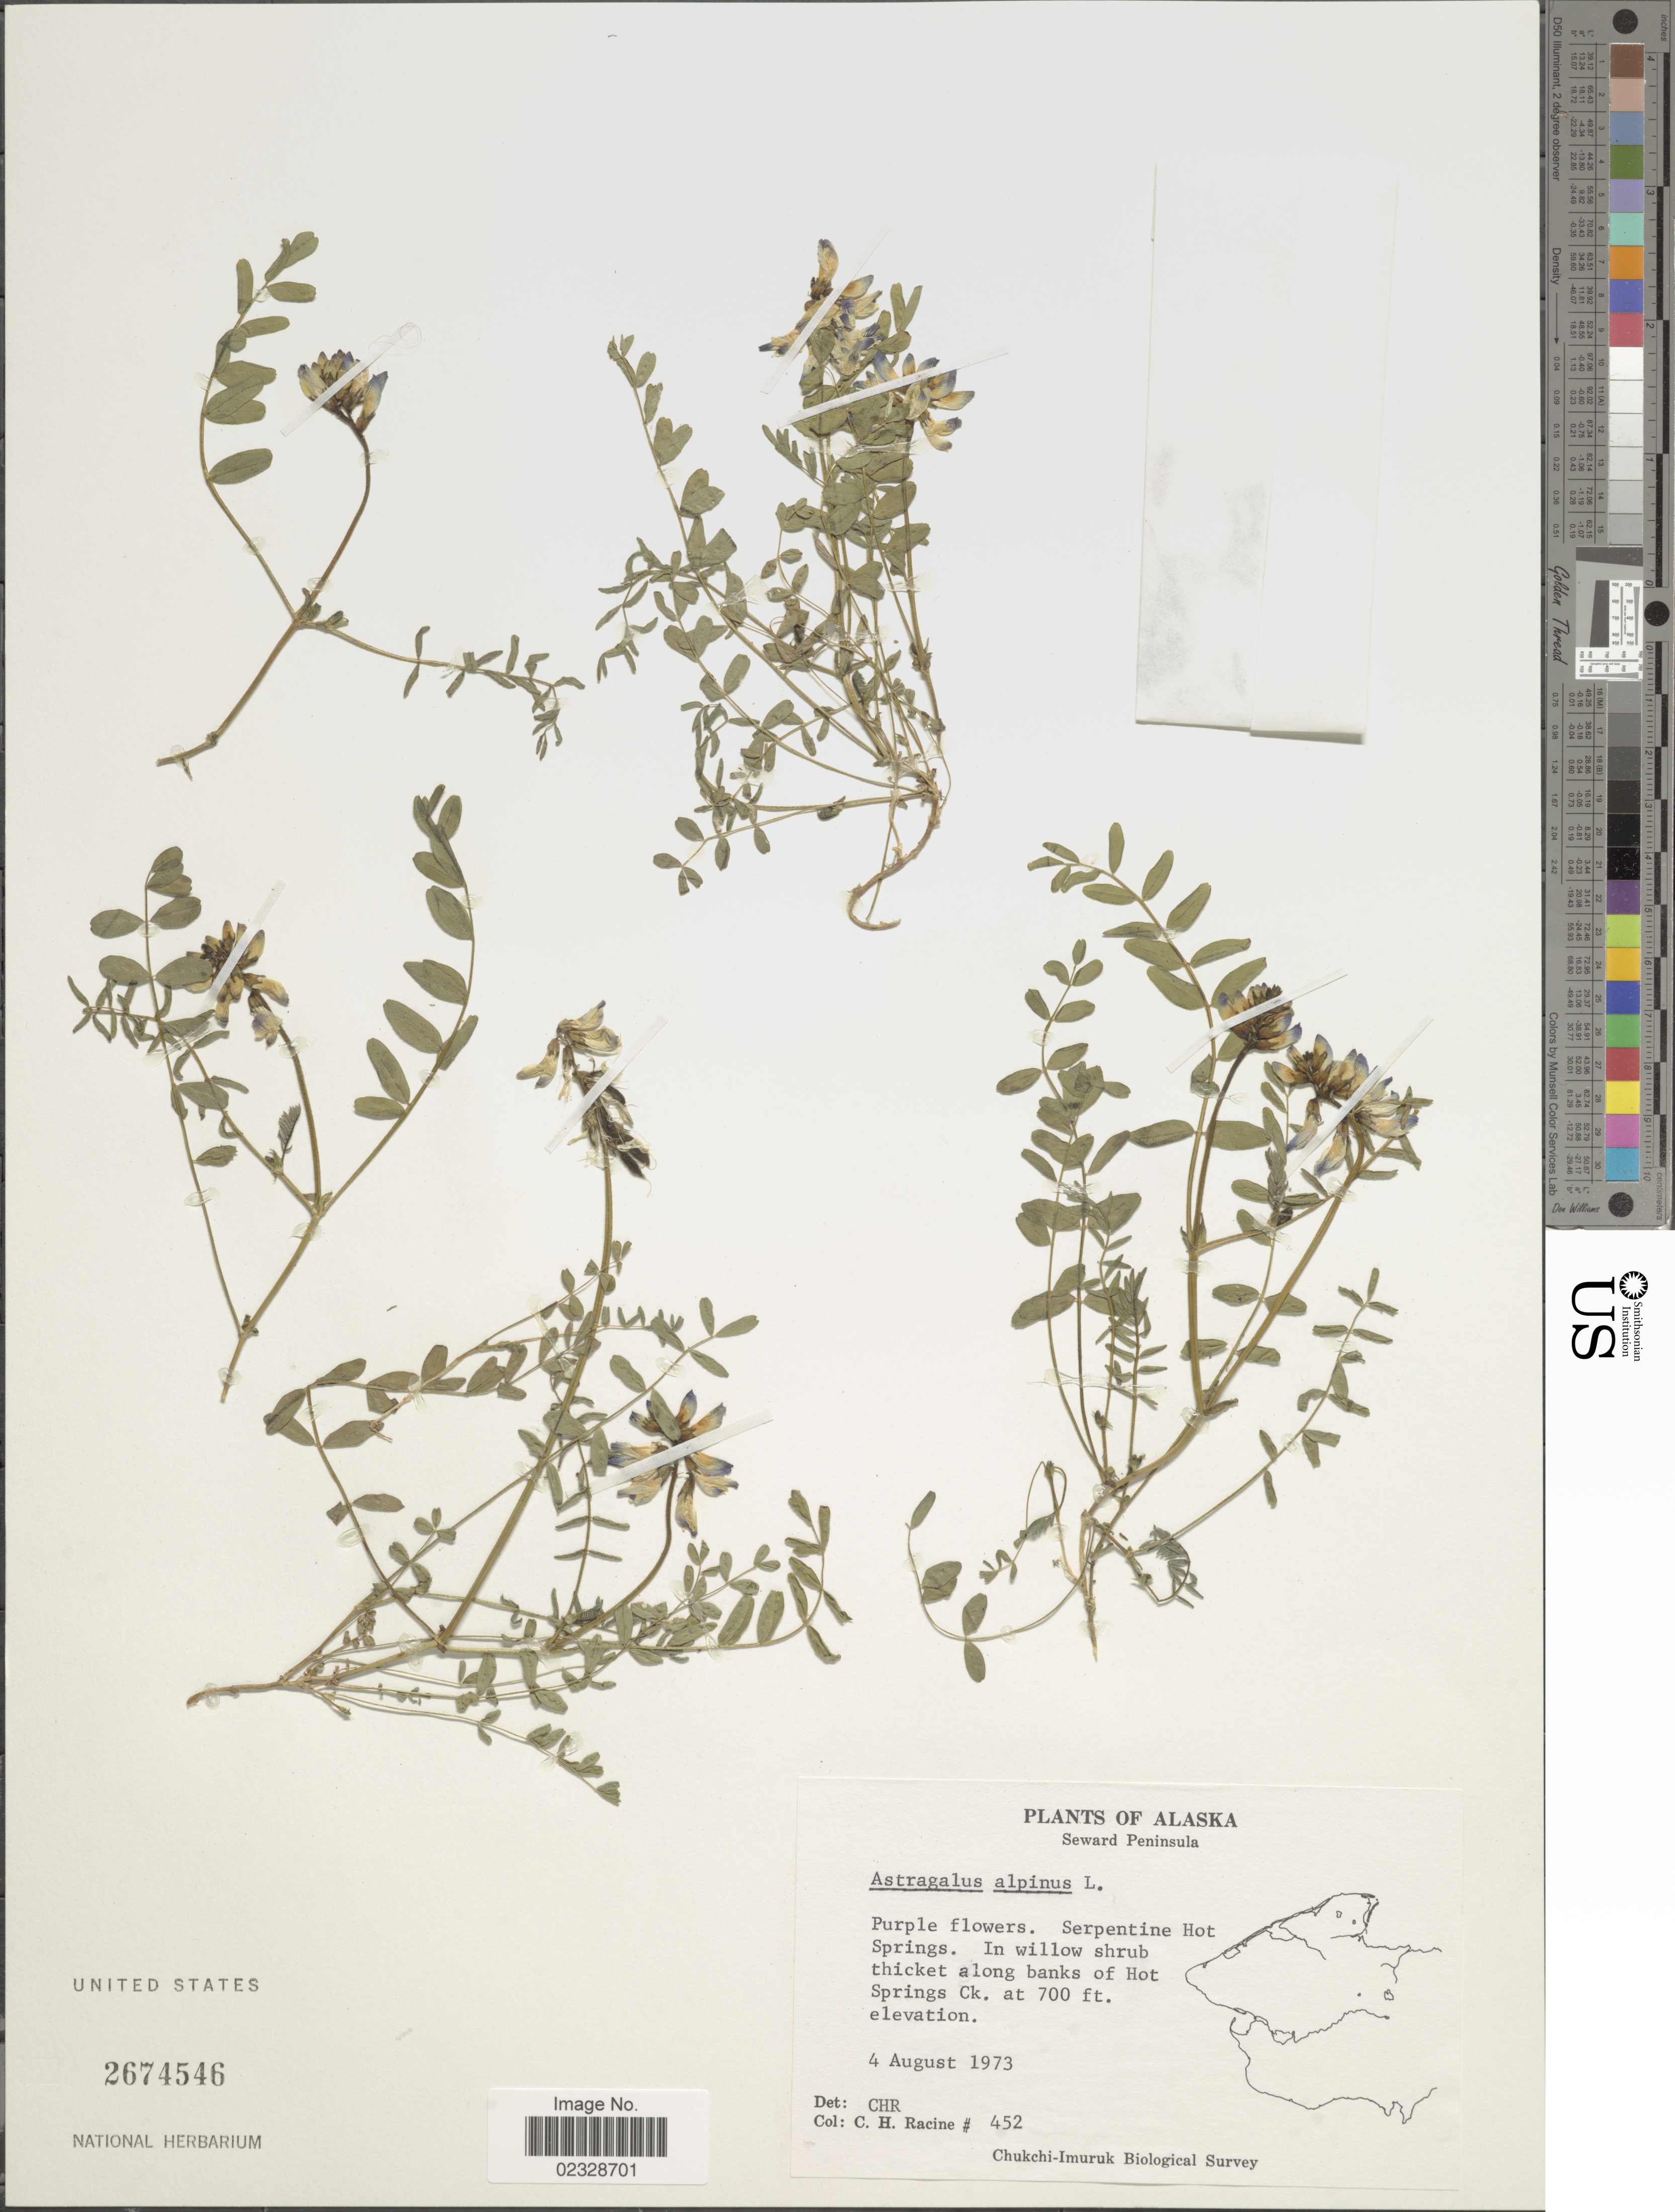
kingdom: Plantae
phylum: Tracheophyta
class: Magnoliopsida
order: Fabales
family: Fabaceae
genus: Astragalus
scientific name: Astragalus alpinus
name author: L.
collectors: C. Racine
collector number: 452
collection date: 1973-08-04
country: United States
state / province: Alaska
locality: Seward Peninsula, Serpentine Hot Springs, along banks of Hot Springs Ck.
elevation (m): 213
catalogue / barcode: US 2674546